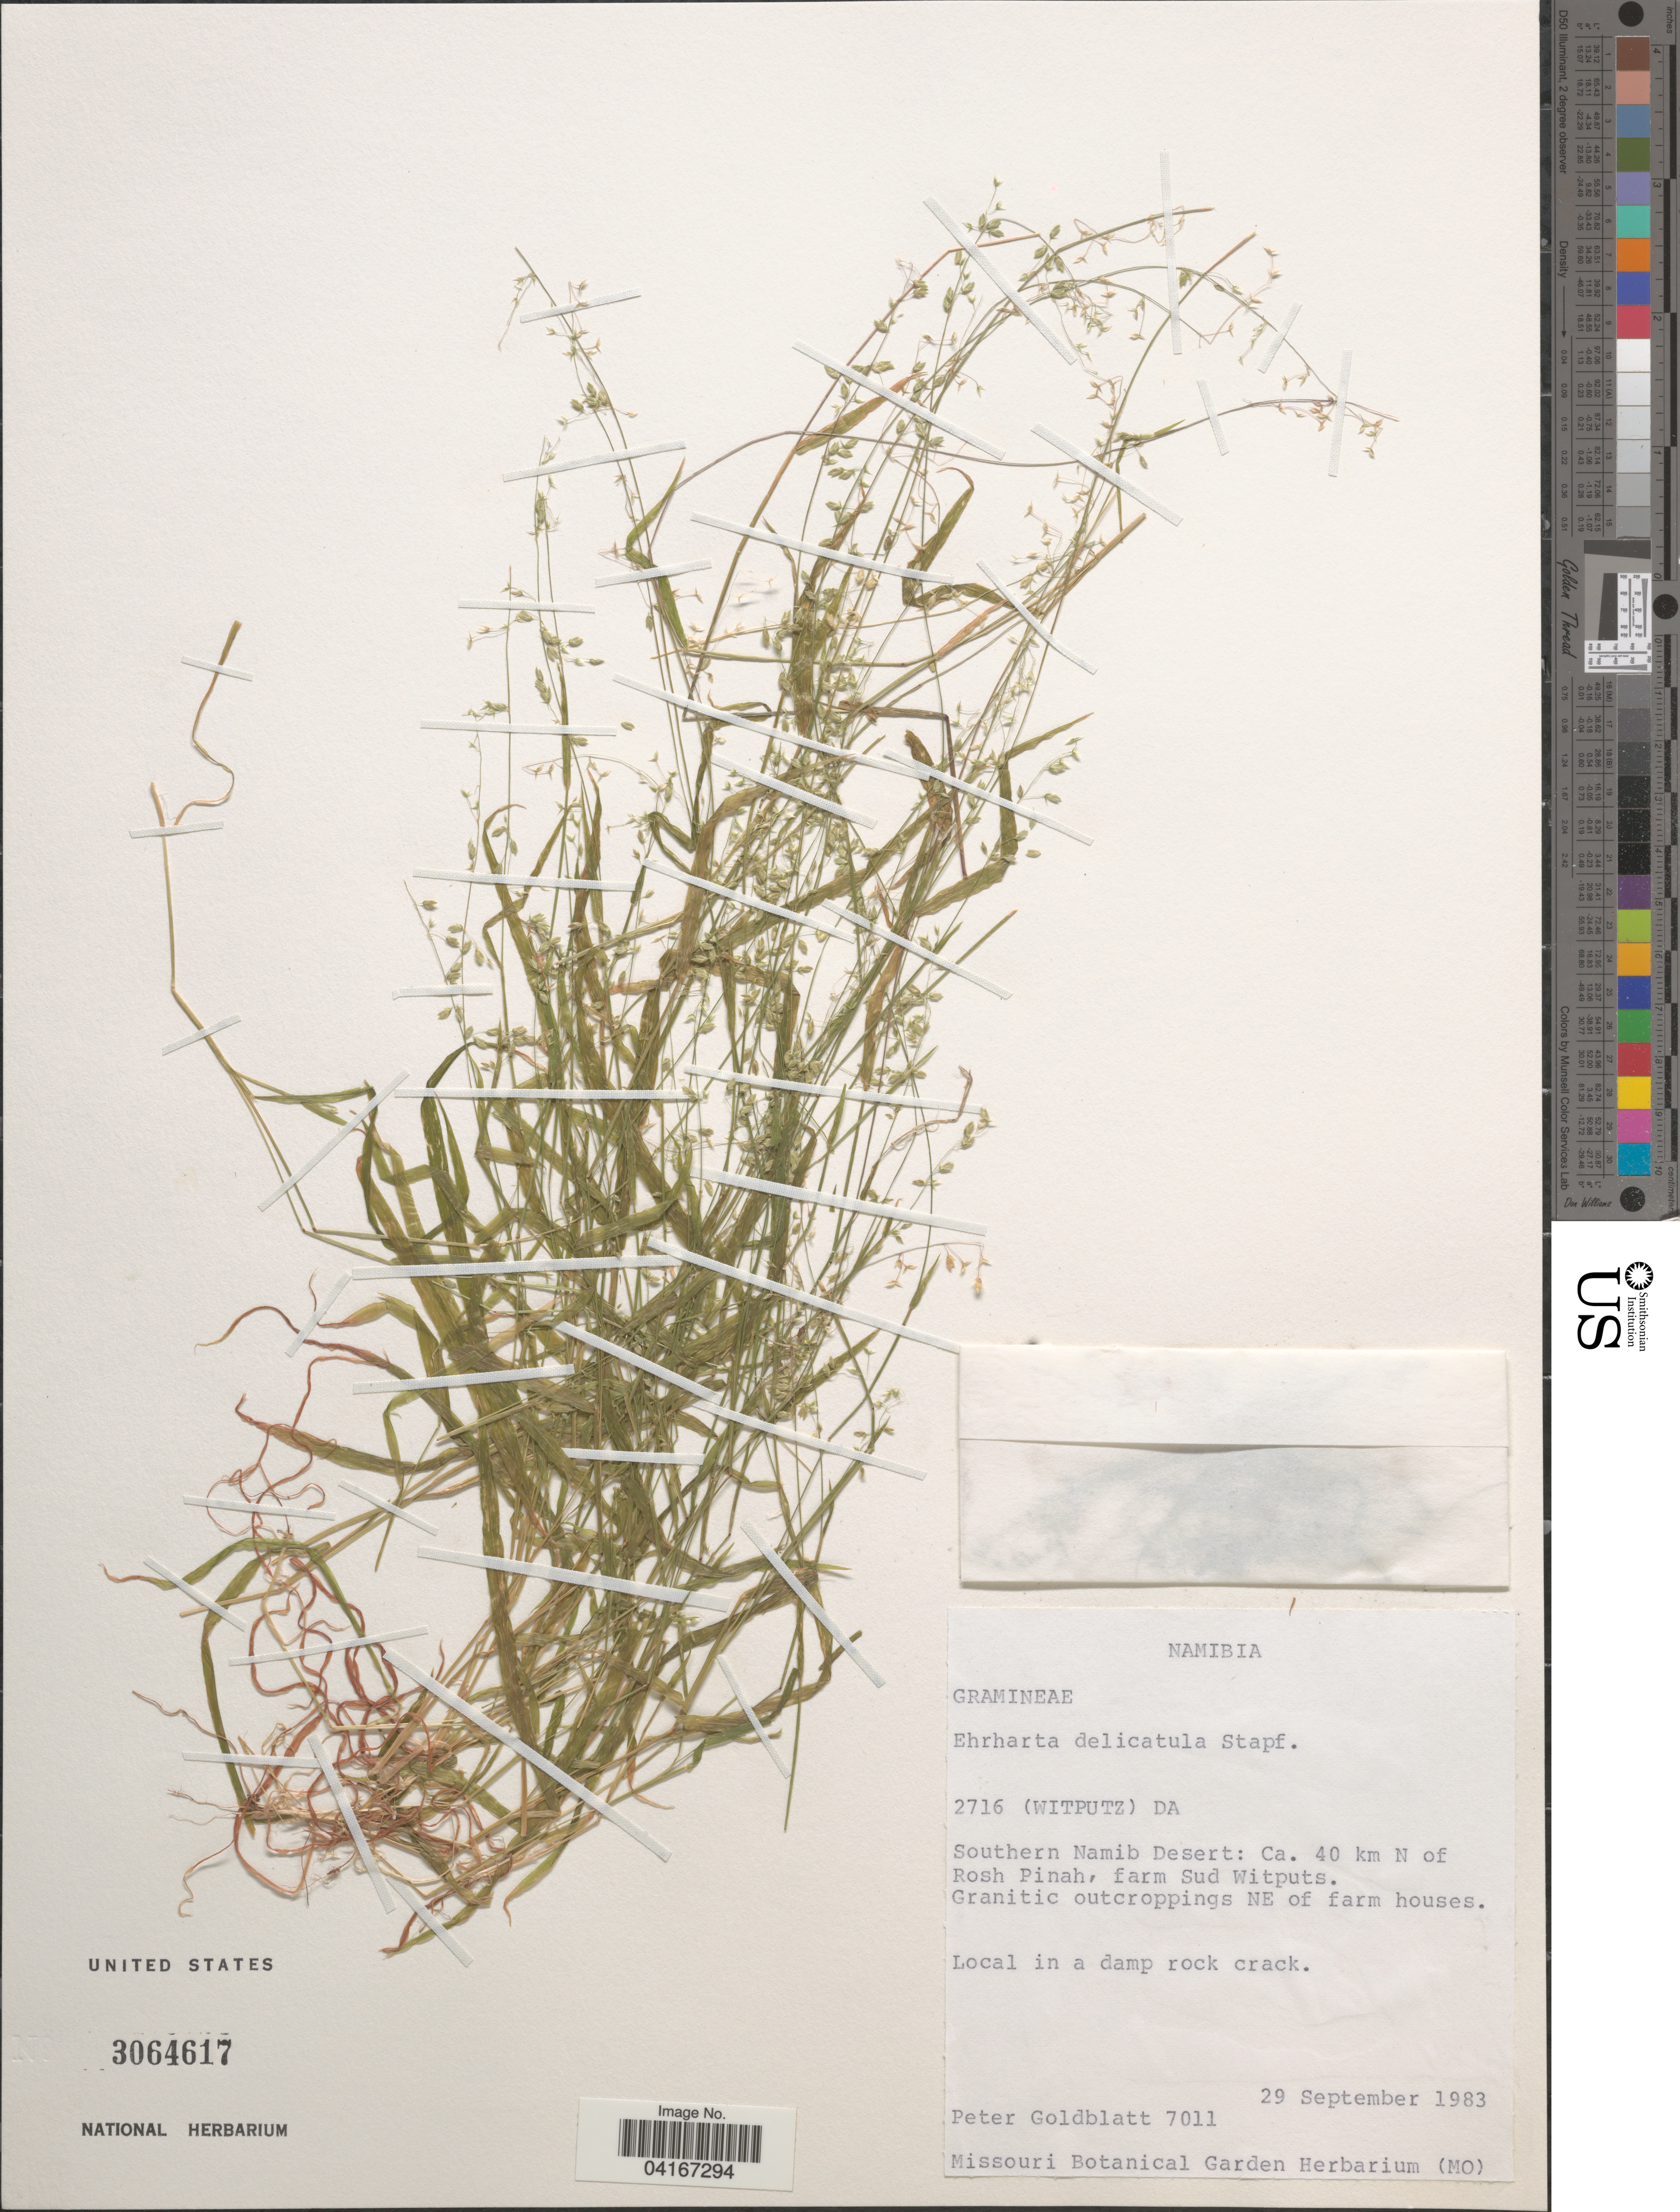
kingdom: Plantae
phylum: Tracheophyta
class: Liliopsida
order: Poales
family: Poaceae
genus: Ehrharta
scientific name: Ehrharta delicatula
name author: Stapf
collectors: P. Goldblatt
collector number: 7011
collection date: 1983-09-29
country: Namibia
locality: Southern Namib Desert: Ca. 40 km N of Rosh Pinah, farm Sud Witputs. Granitic outcroppings NE of farm houses.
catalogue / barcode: US 3064617